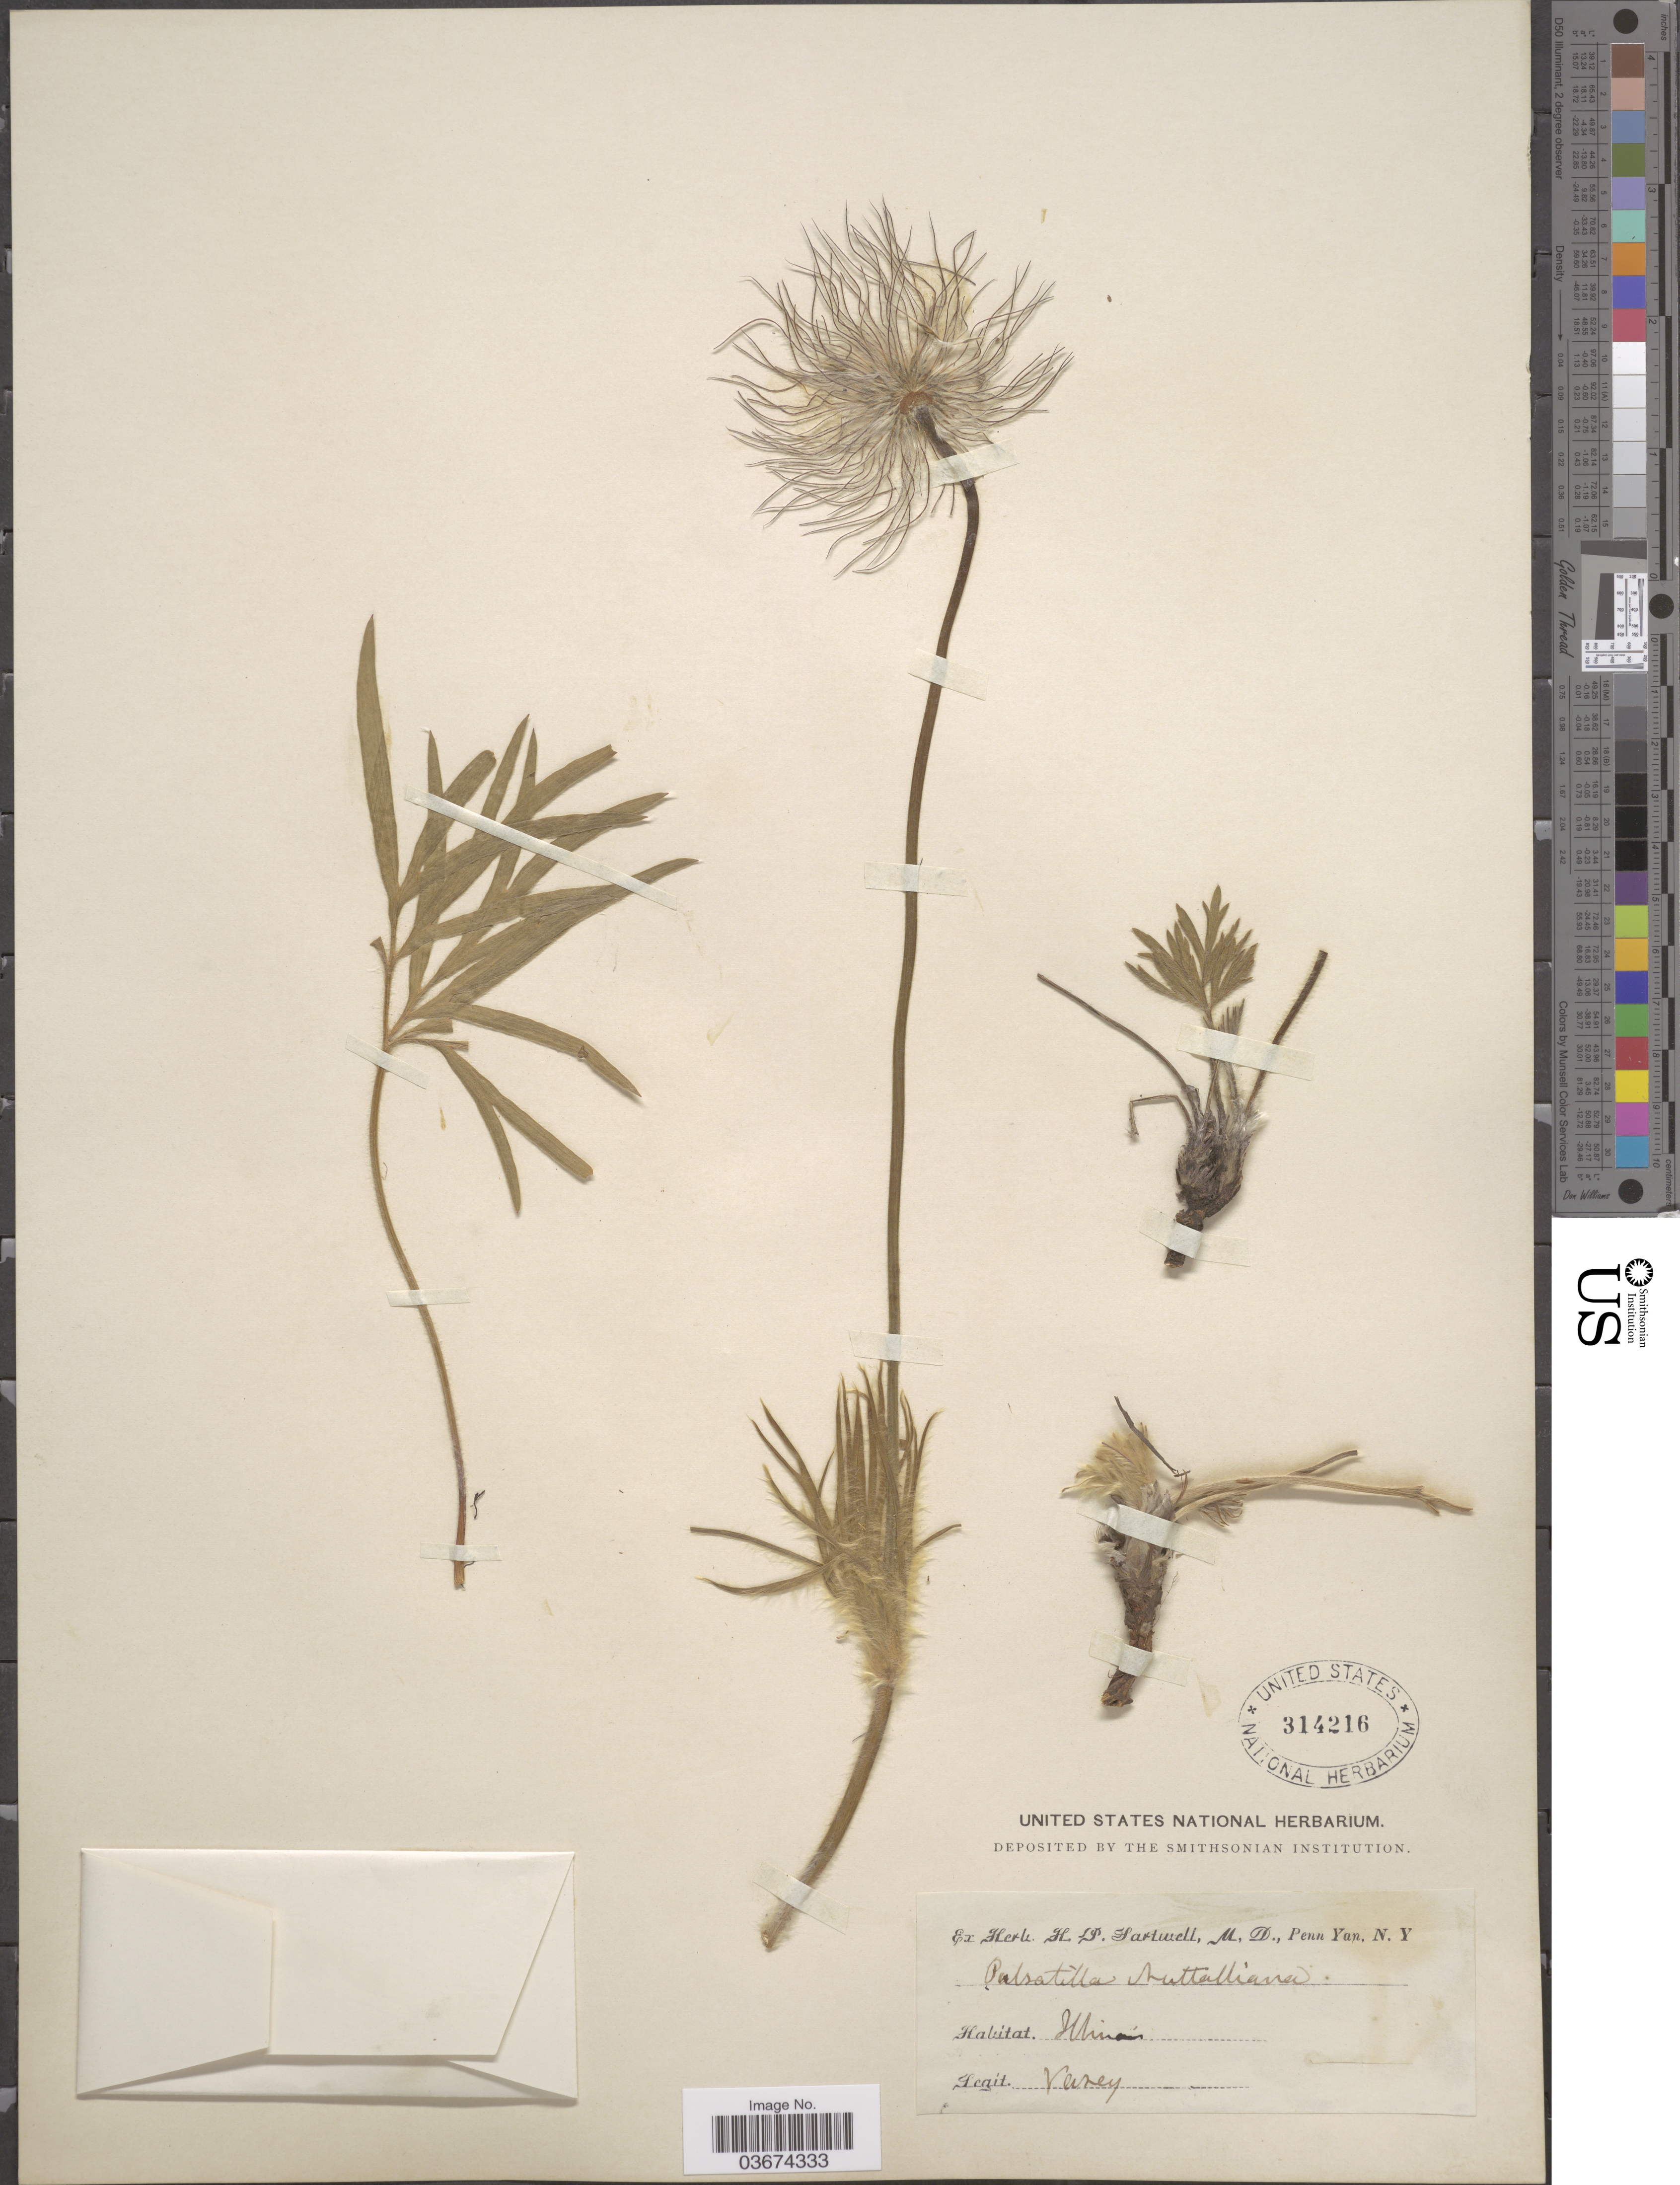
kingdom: Plantae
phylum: Tracheophyta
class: Magnoliopsida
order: Ranunculales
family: Ranunculaceae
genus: Pulsatilla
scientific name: Pulsatilla nuttalliana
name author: (DC.) Bercht. & J. Presl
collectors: Vasey, --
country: United States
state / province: Illinois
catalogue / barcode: US 314216